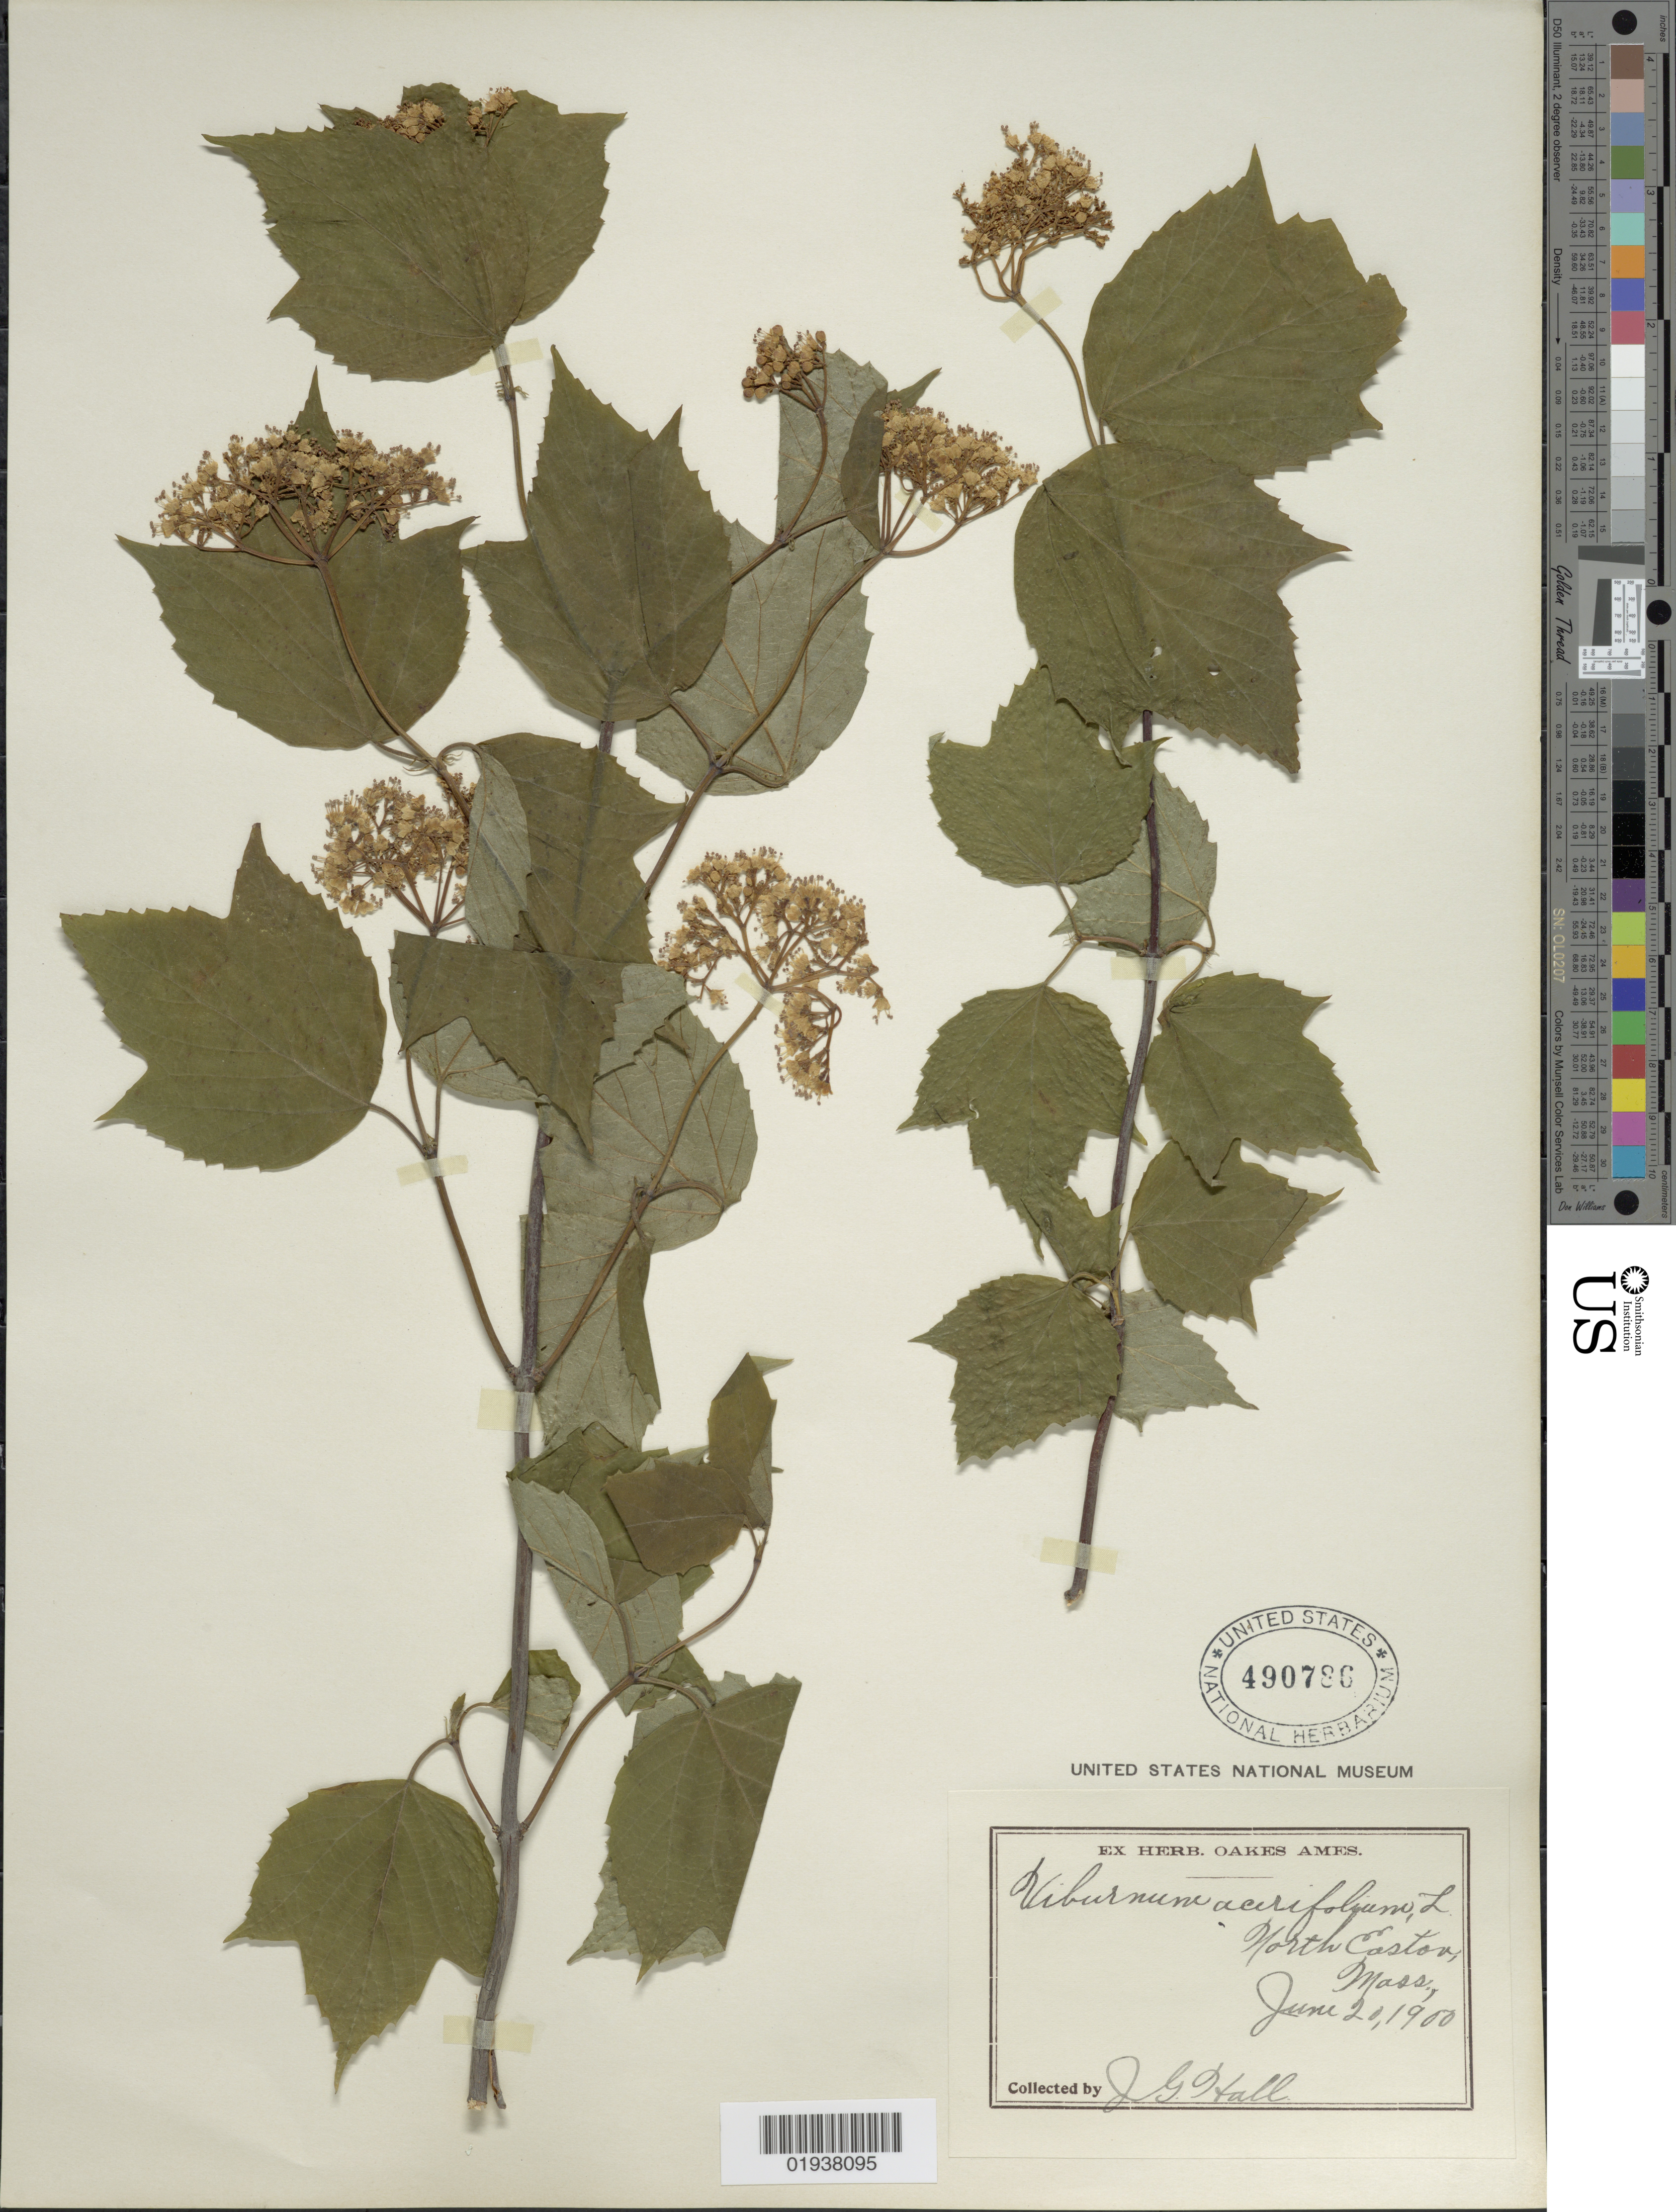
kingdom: Plantae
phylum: Tracheophyta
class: Magnoliopsida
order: Dipsacales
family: Viburnaceae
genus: Viburnum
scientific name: Viburnum acerifolium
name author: L.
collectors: J. Hall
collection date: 1900-06-20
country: United States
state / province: Massachusetts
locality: North Easton.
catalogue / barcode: US 490786